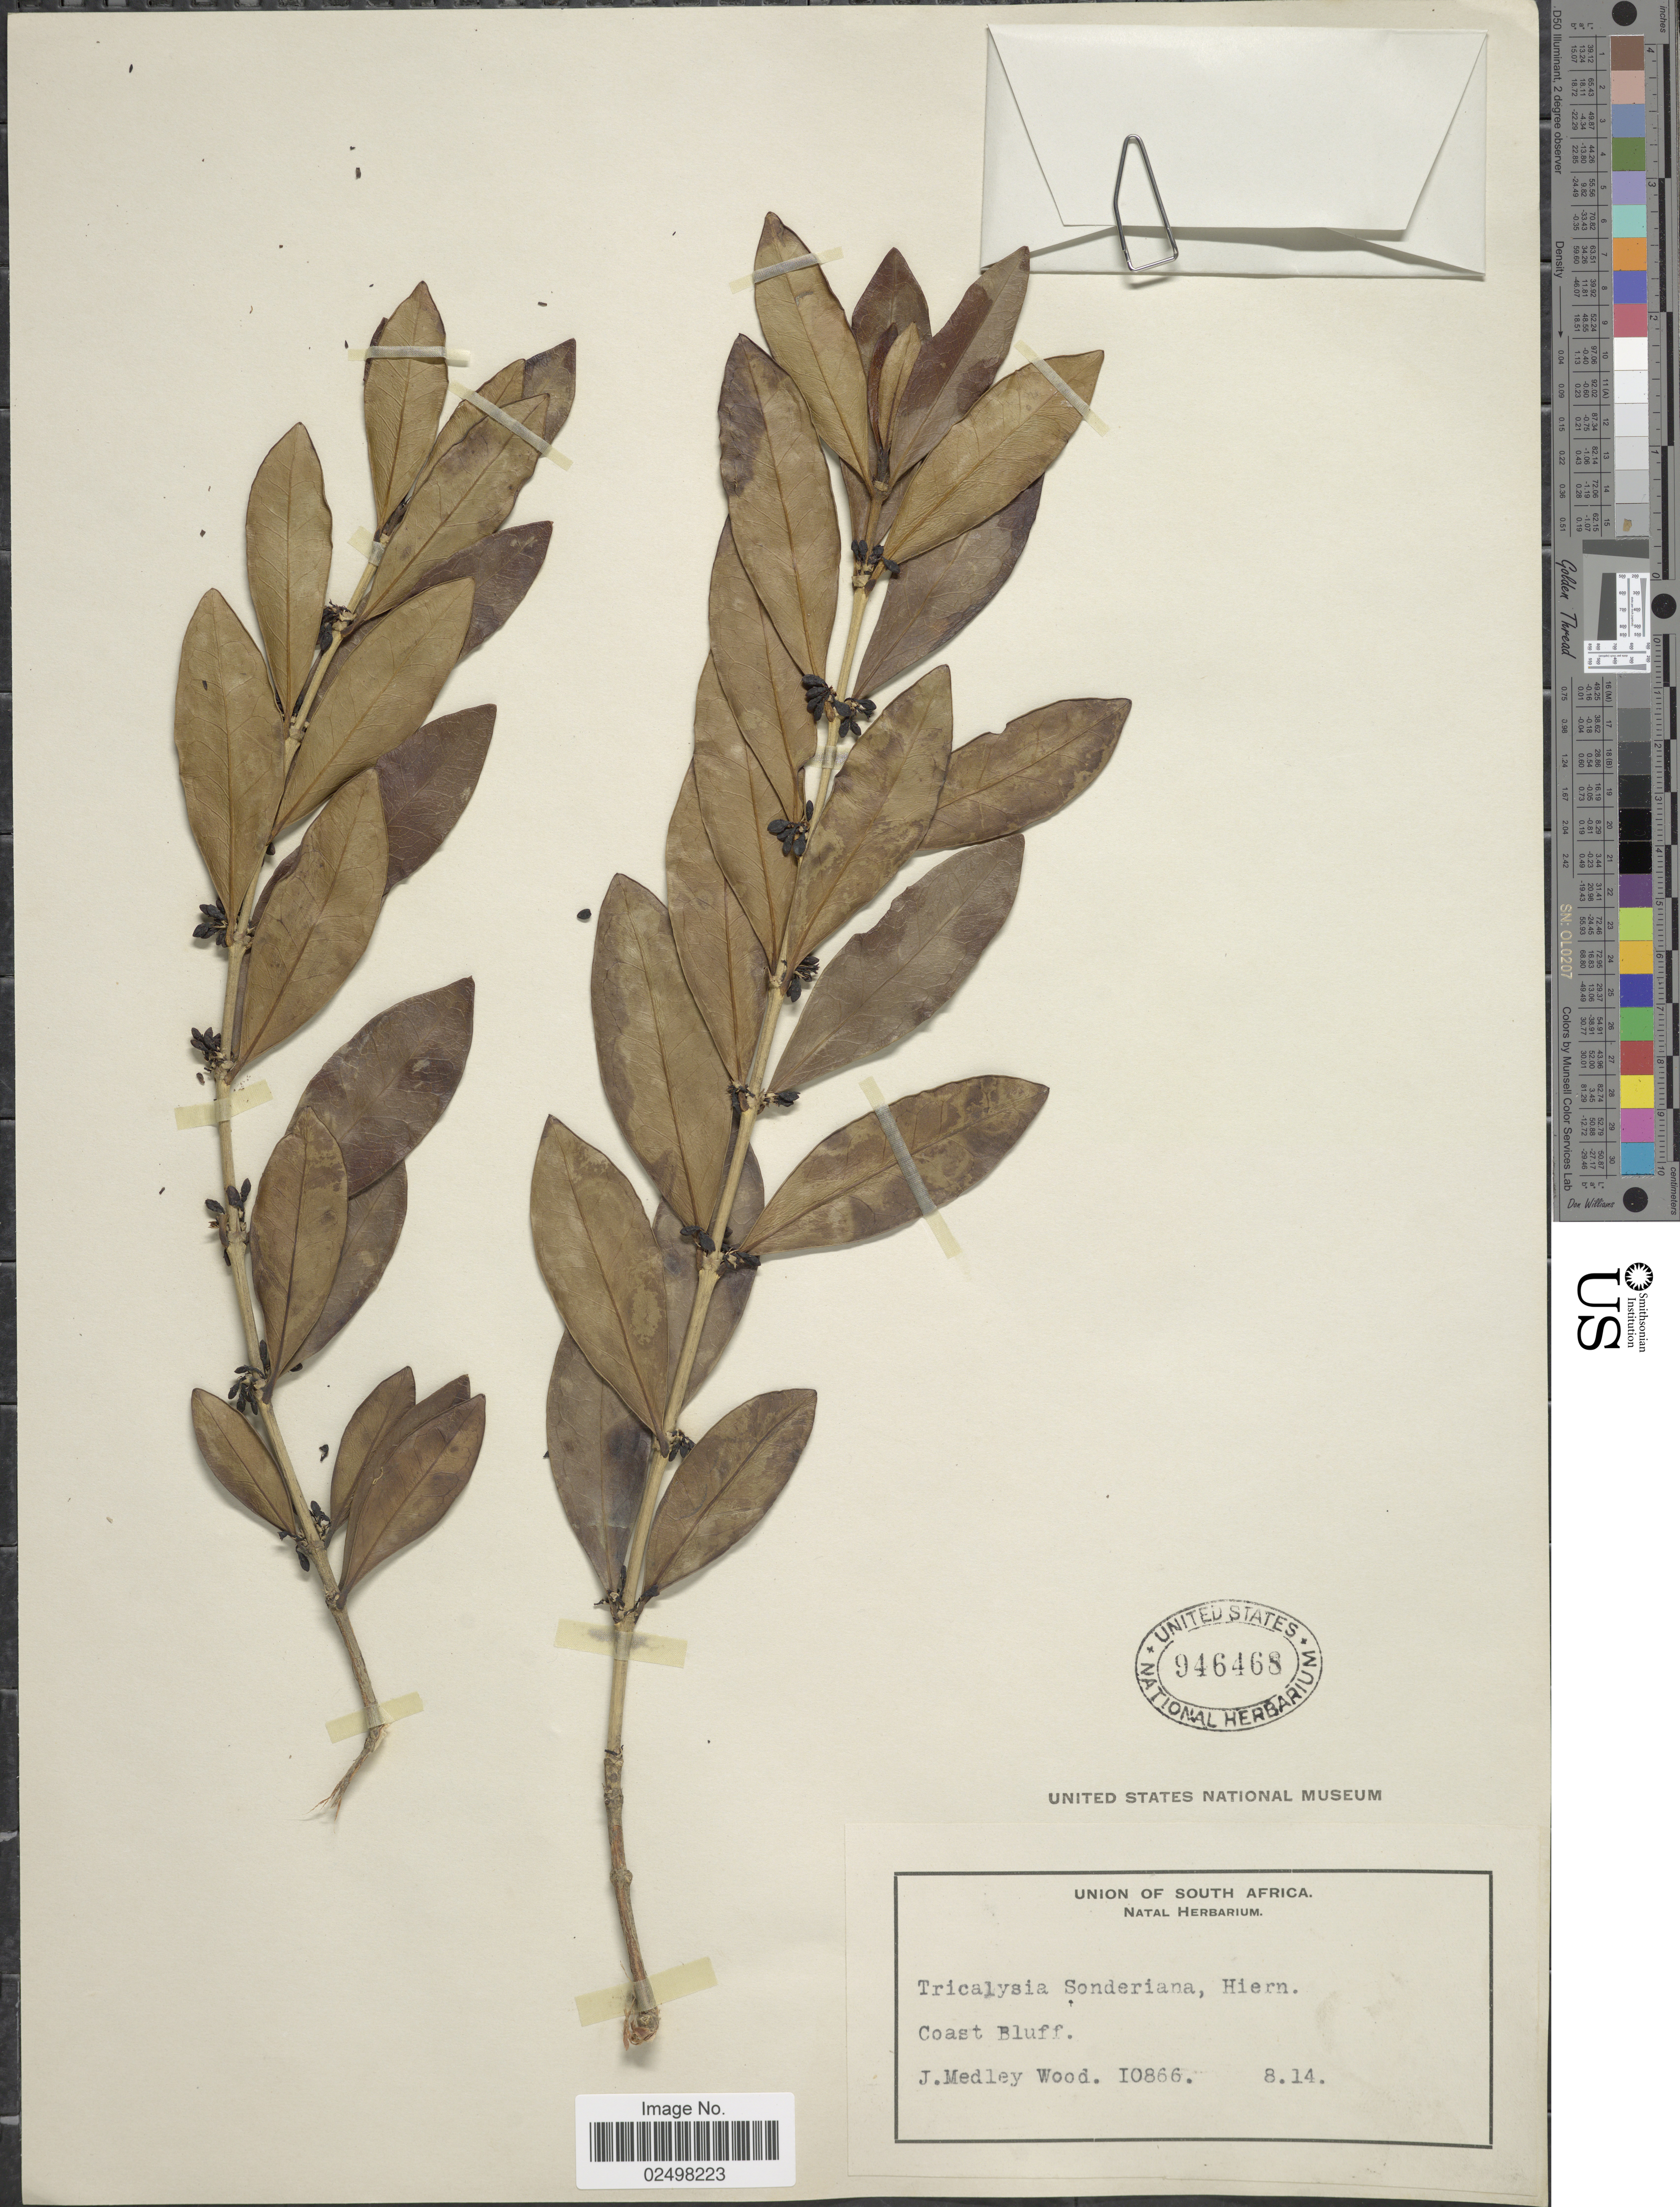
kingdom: Plantae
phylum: Tracheophyta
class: Magnoliopsida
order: Gentianales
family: Rubiaceae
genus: Tricalysia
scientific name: Tricalysia sonderiana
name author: Hiern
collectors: J. Medley Wood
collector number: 10866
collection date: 1914-08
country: South Africa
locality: Coast Bluff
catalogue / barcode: US 946468